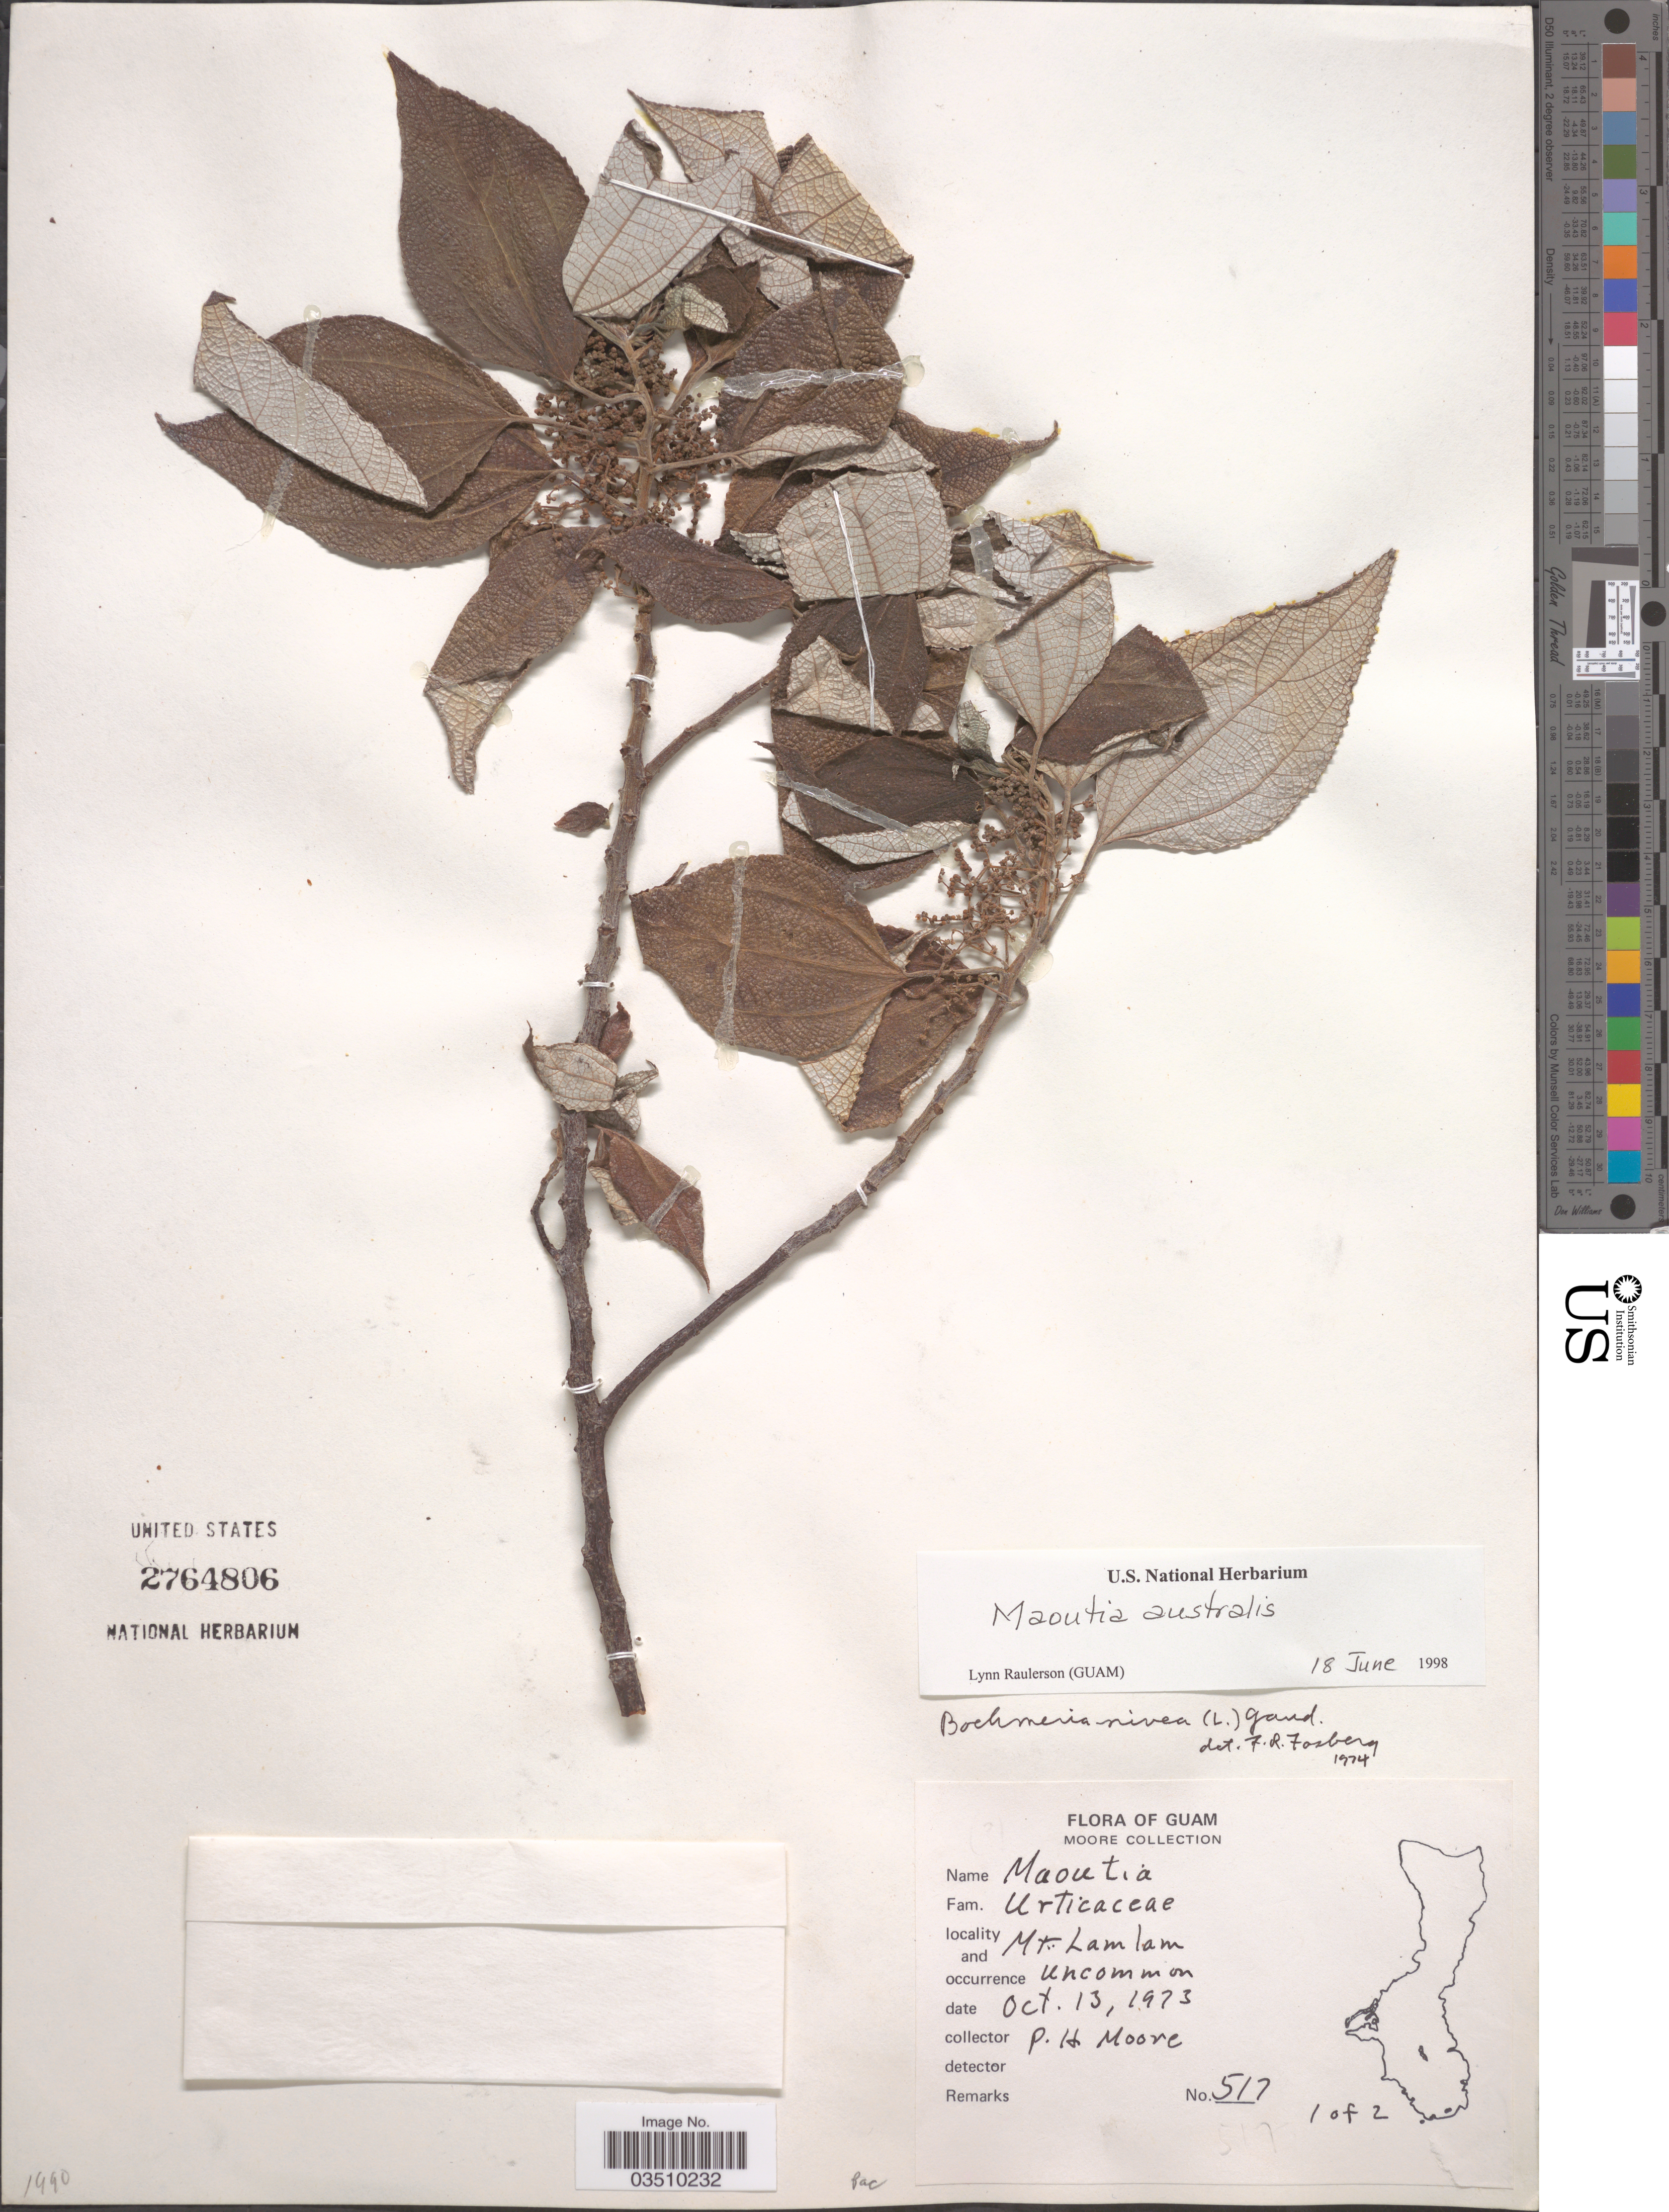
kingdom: Plantae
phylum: Tracheophyta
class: Magnoliopsida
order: Rosales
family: Urticaceae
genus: Maoutia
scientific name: Maoutia australis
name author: Wedd.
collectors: P. H. Moore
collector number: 517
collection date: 1973-10-13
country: Guam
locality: Mt. Lamlam.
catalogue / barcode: US 2764806